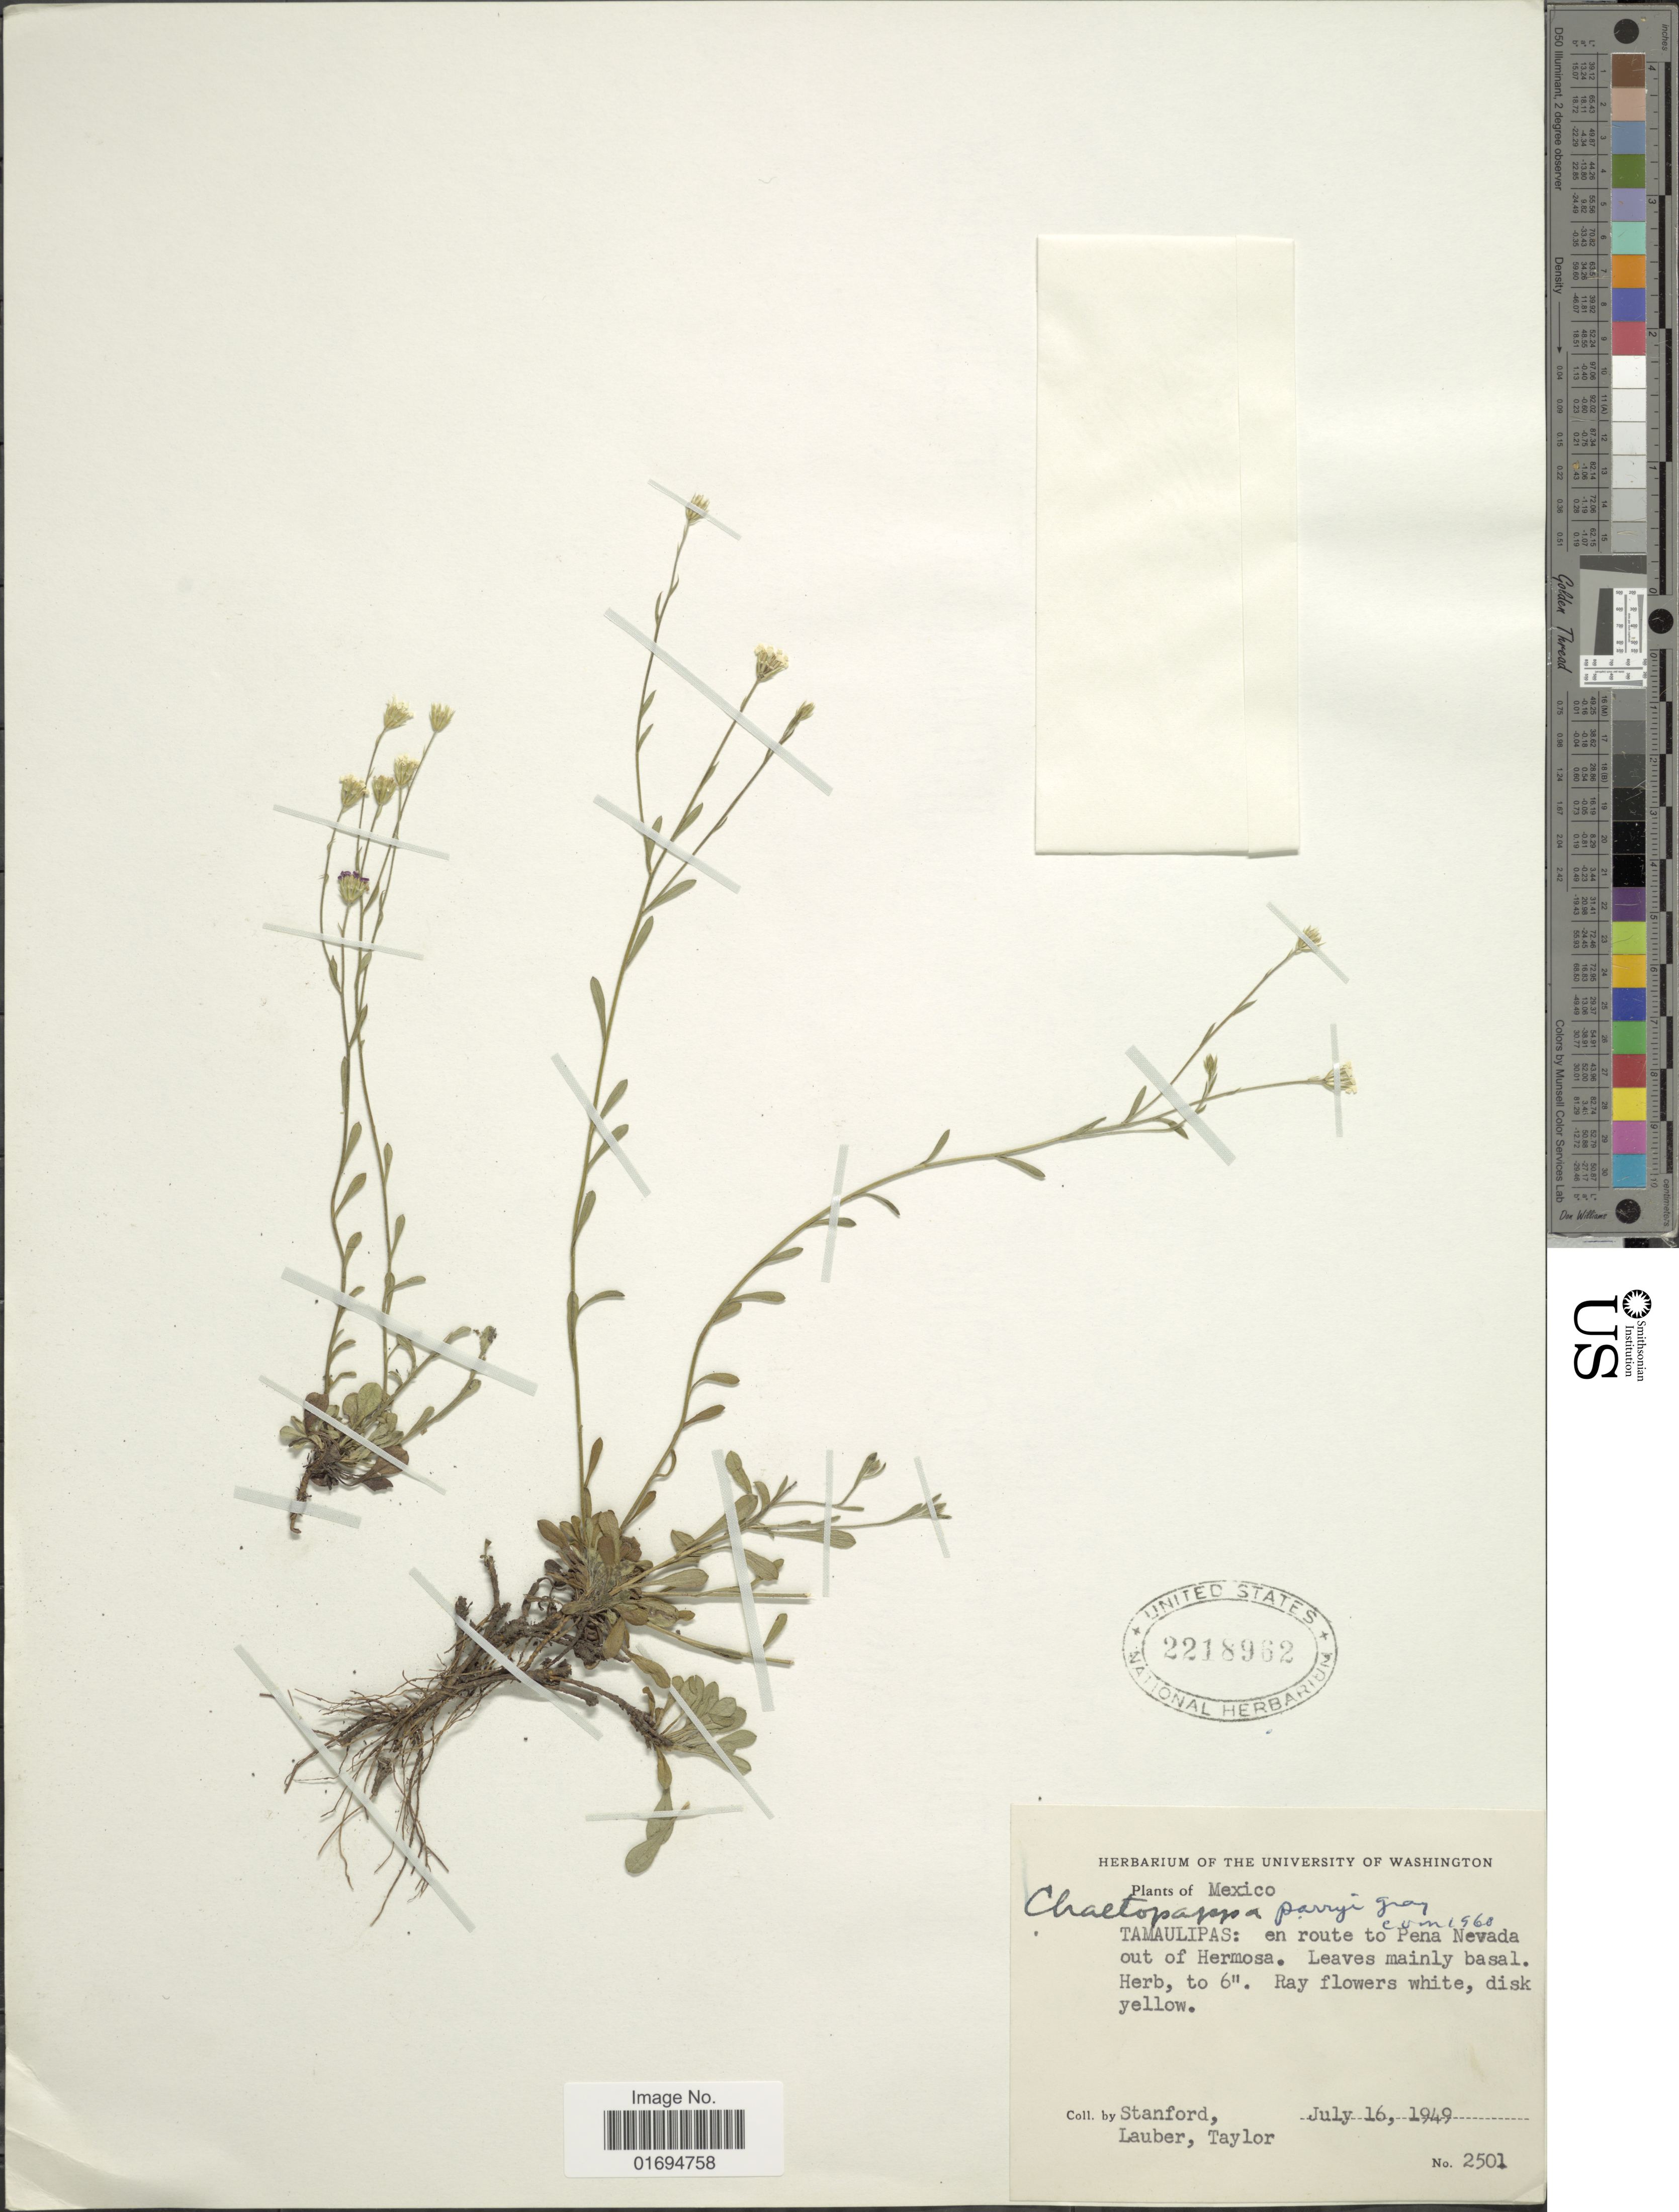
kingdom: Plantae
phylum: Tracheophyta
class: Magnoliopsida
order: Asterales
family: Asteraceae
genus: Chaetopappa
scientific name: Chaetopappa parryi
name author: A. Gray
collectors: -. Stanford, Lauber, -- & -- Taylor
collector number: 2501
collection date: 1949-07-16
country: Mexico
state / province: Tamaulipas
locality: En route to Pena Nevada out of Hermosa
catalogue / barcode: US 2218962